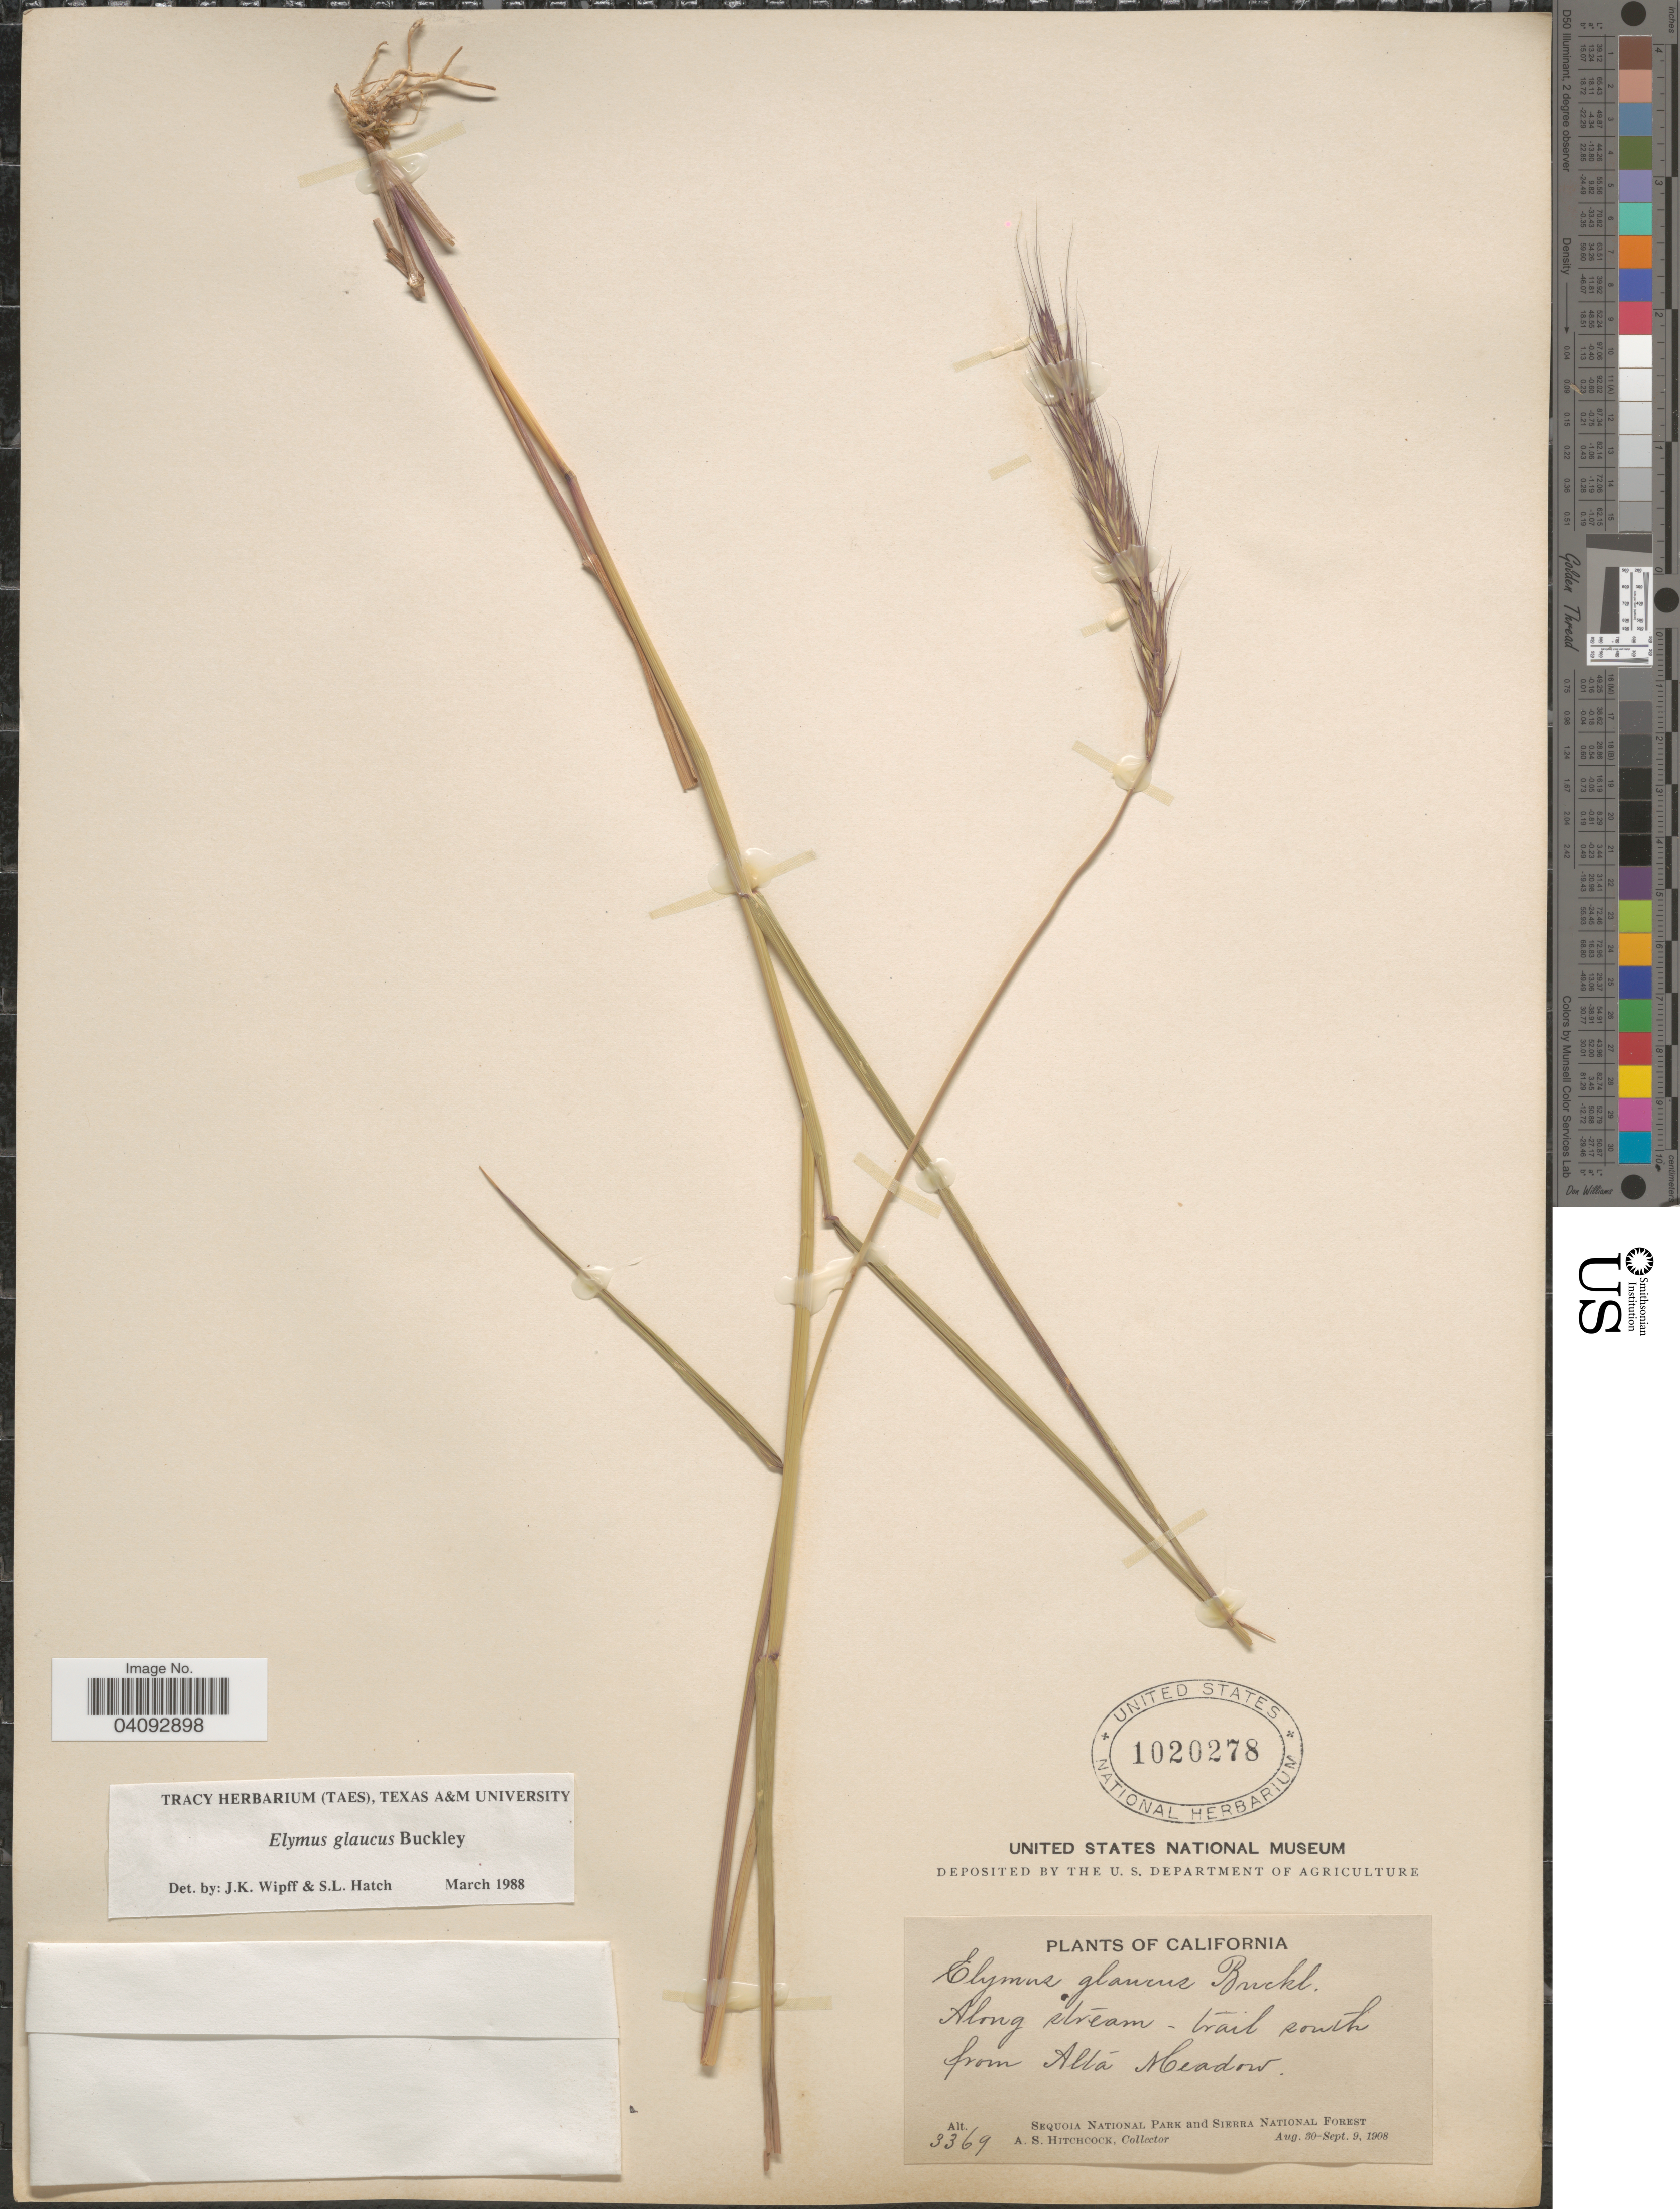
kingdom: Plantae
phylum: Tracheophyta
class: Liliopsida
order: Poales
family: Poaceae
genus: Elymus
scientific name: Elymus glaucus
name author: Buckley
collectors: A. S. Hitchcock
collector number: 3369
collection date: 1908-08-30/1908-09-09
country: United States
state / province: California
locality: Along stream - trail south from Alta Meadow. Sequoia National Park and Sierra National Forest.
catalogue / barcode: US 1020278